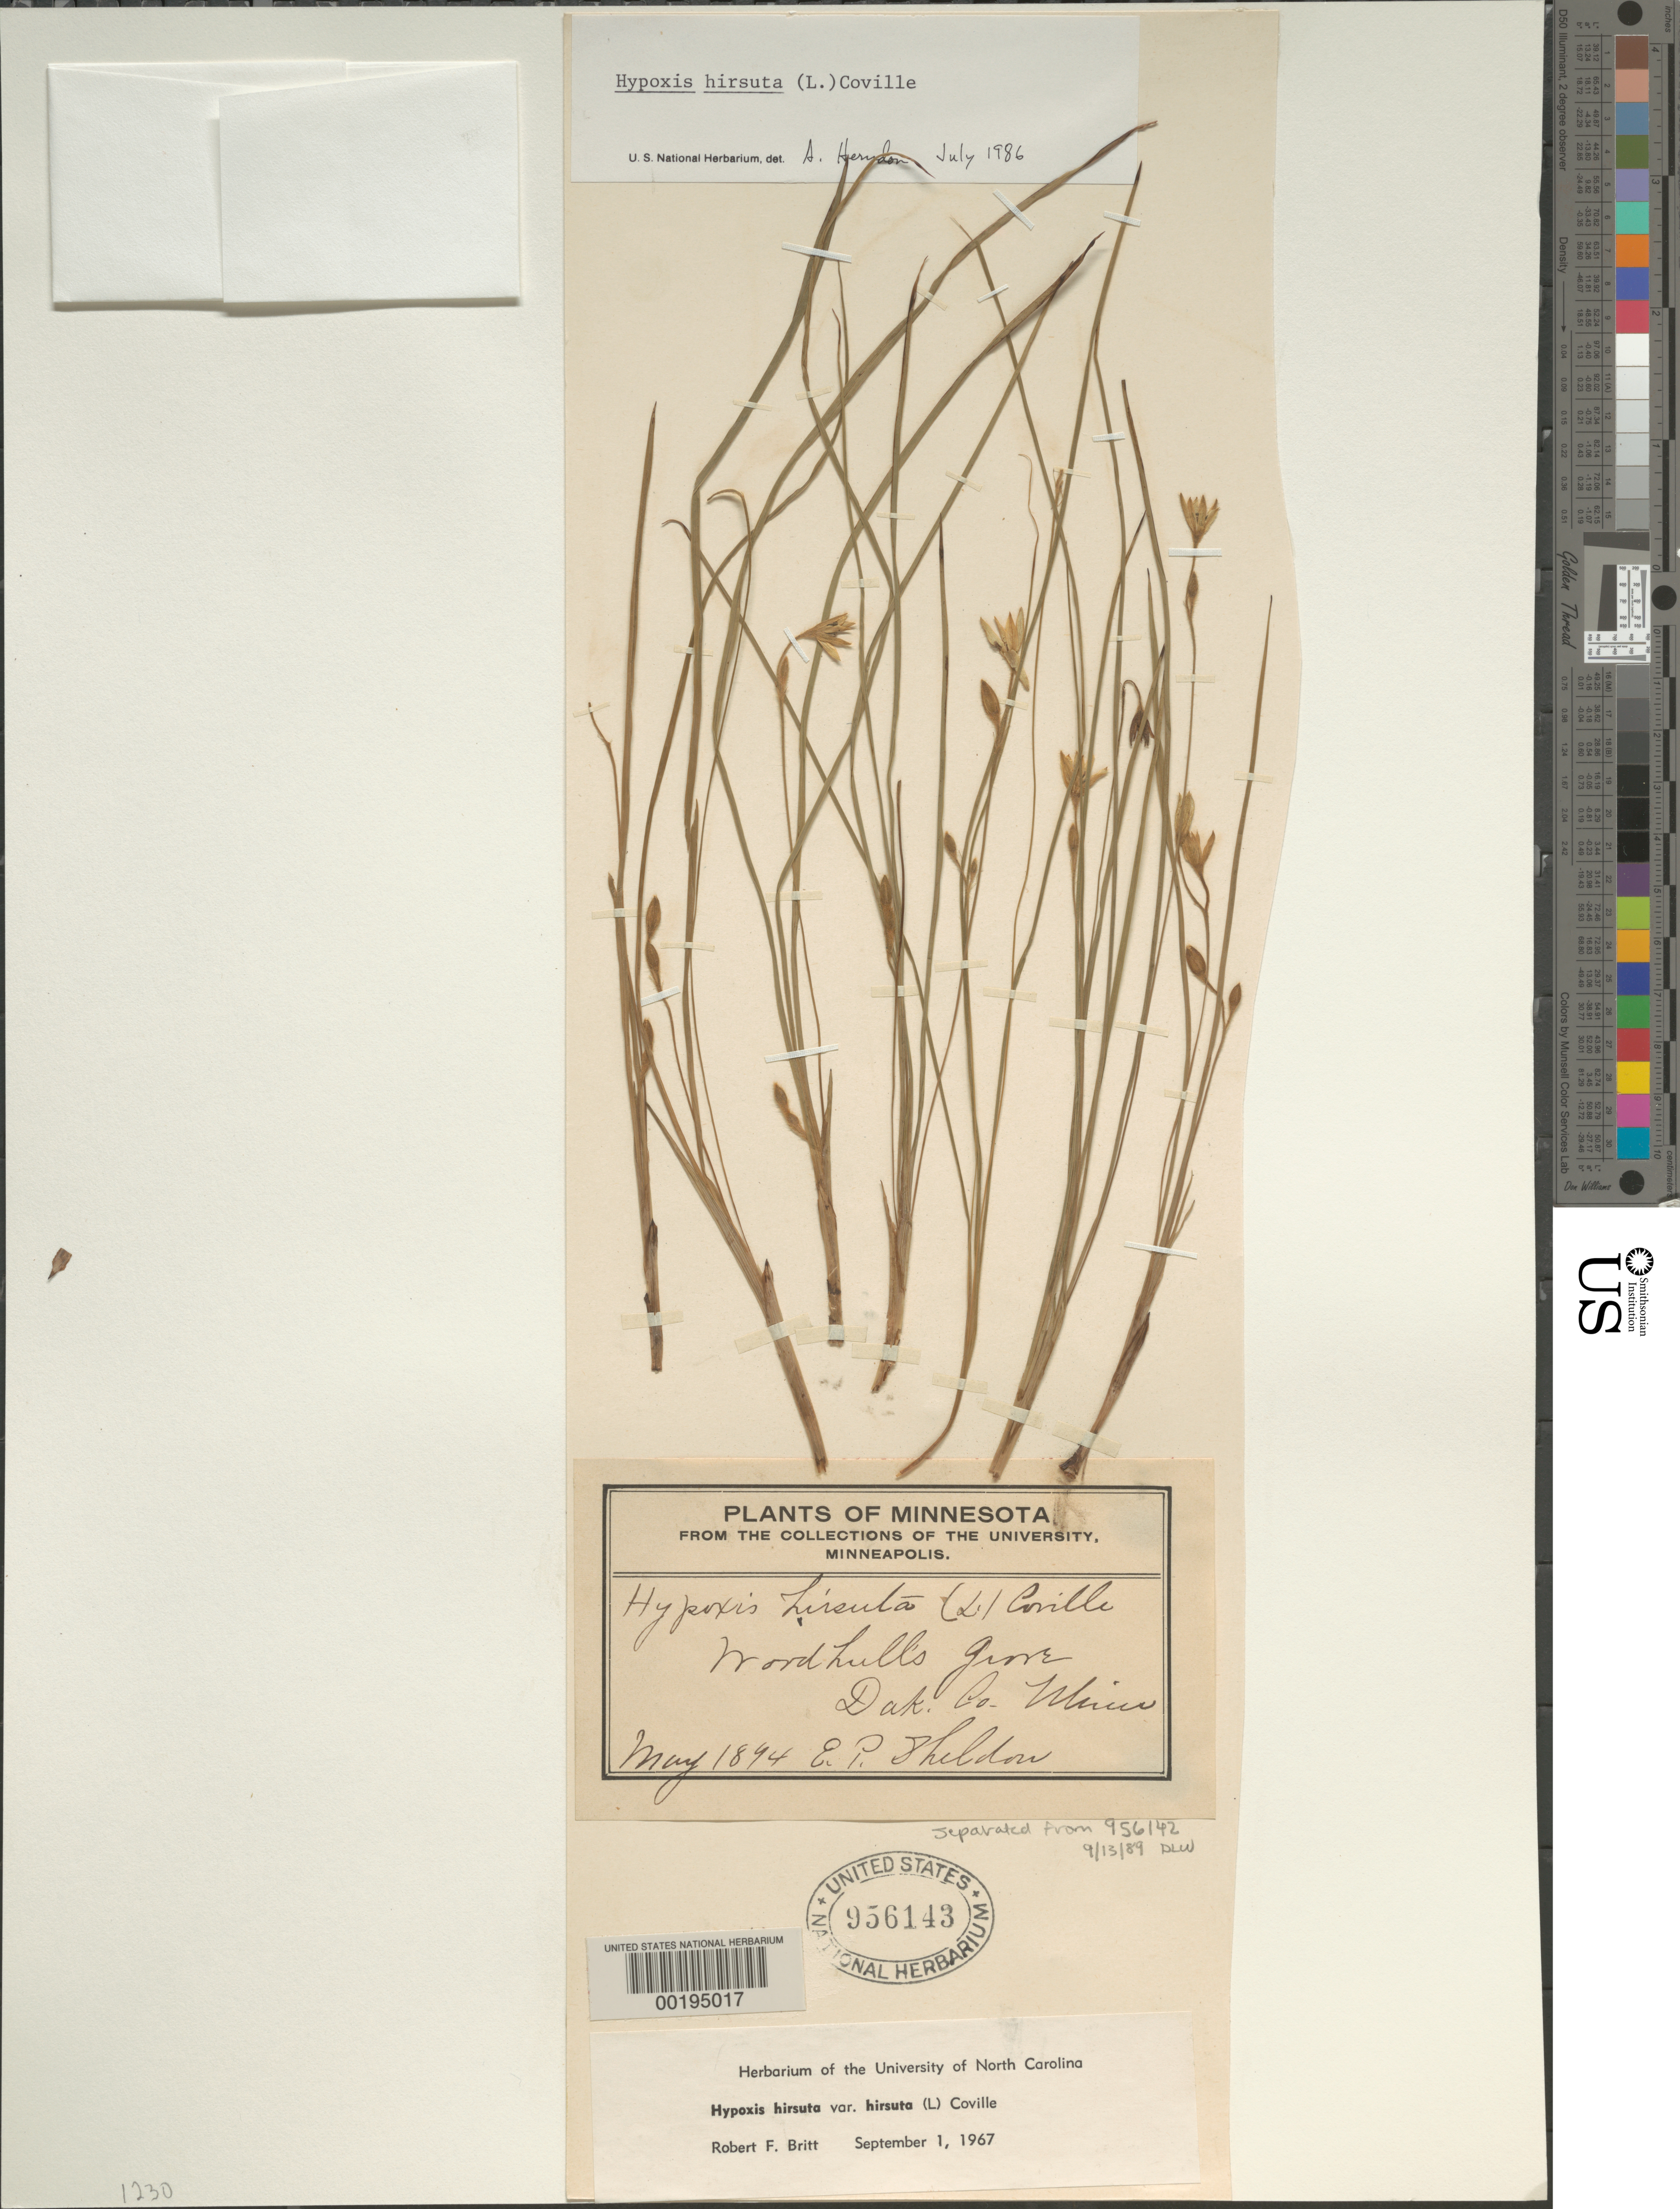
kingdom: Plantae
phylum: Tracheophyta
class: Liliopsida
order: Asparagales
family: Hypoxidaceae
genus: Hypoxis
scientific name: Hypoxis hirsuta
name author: (L.) Coville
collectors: E. P. Sheldon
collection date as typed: May 1894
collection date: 1894-05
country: United States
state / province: Minnesota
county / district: Dakota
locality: Woodhill's grove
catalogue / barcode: US 956143